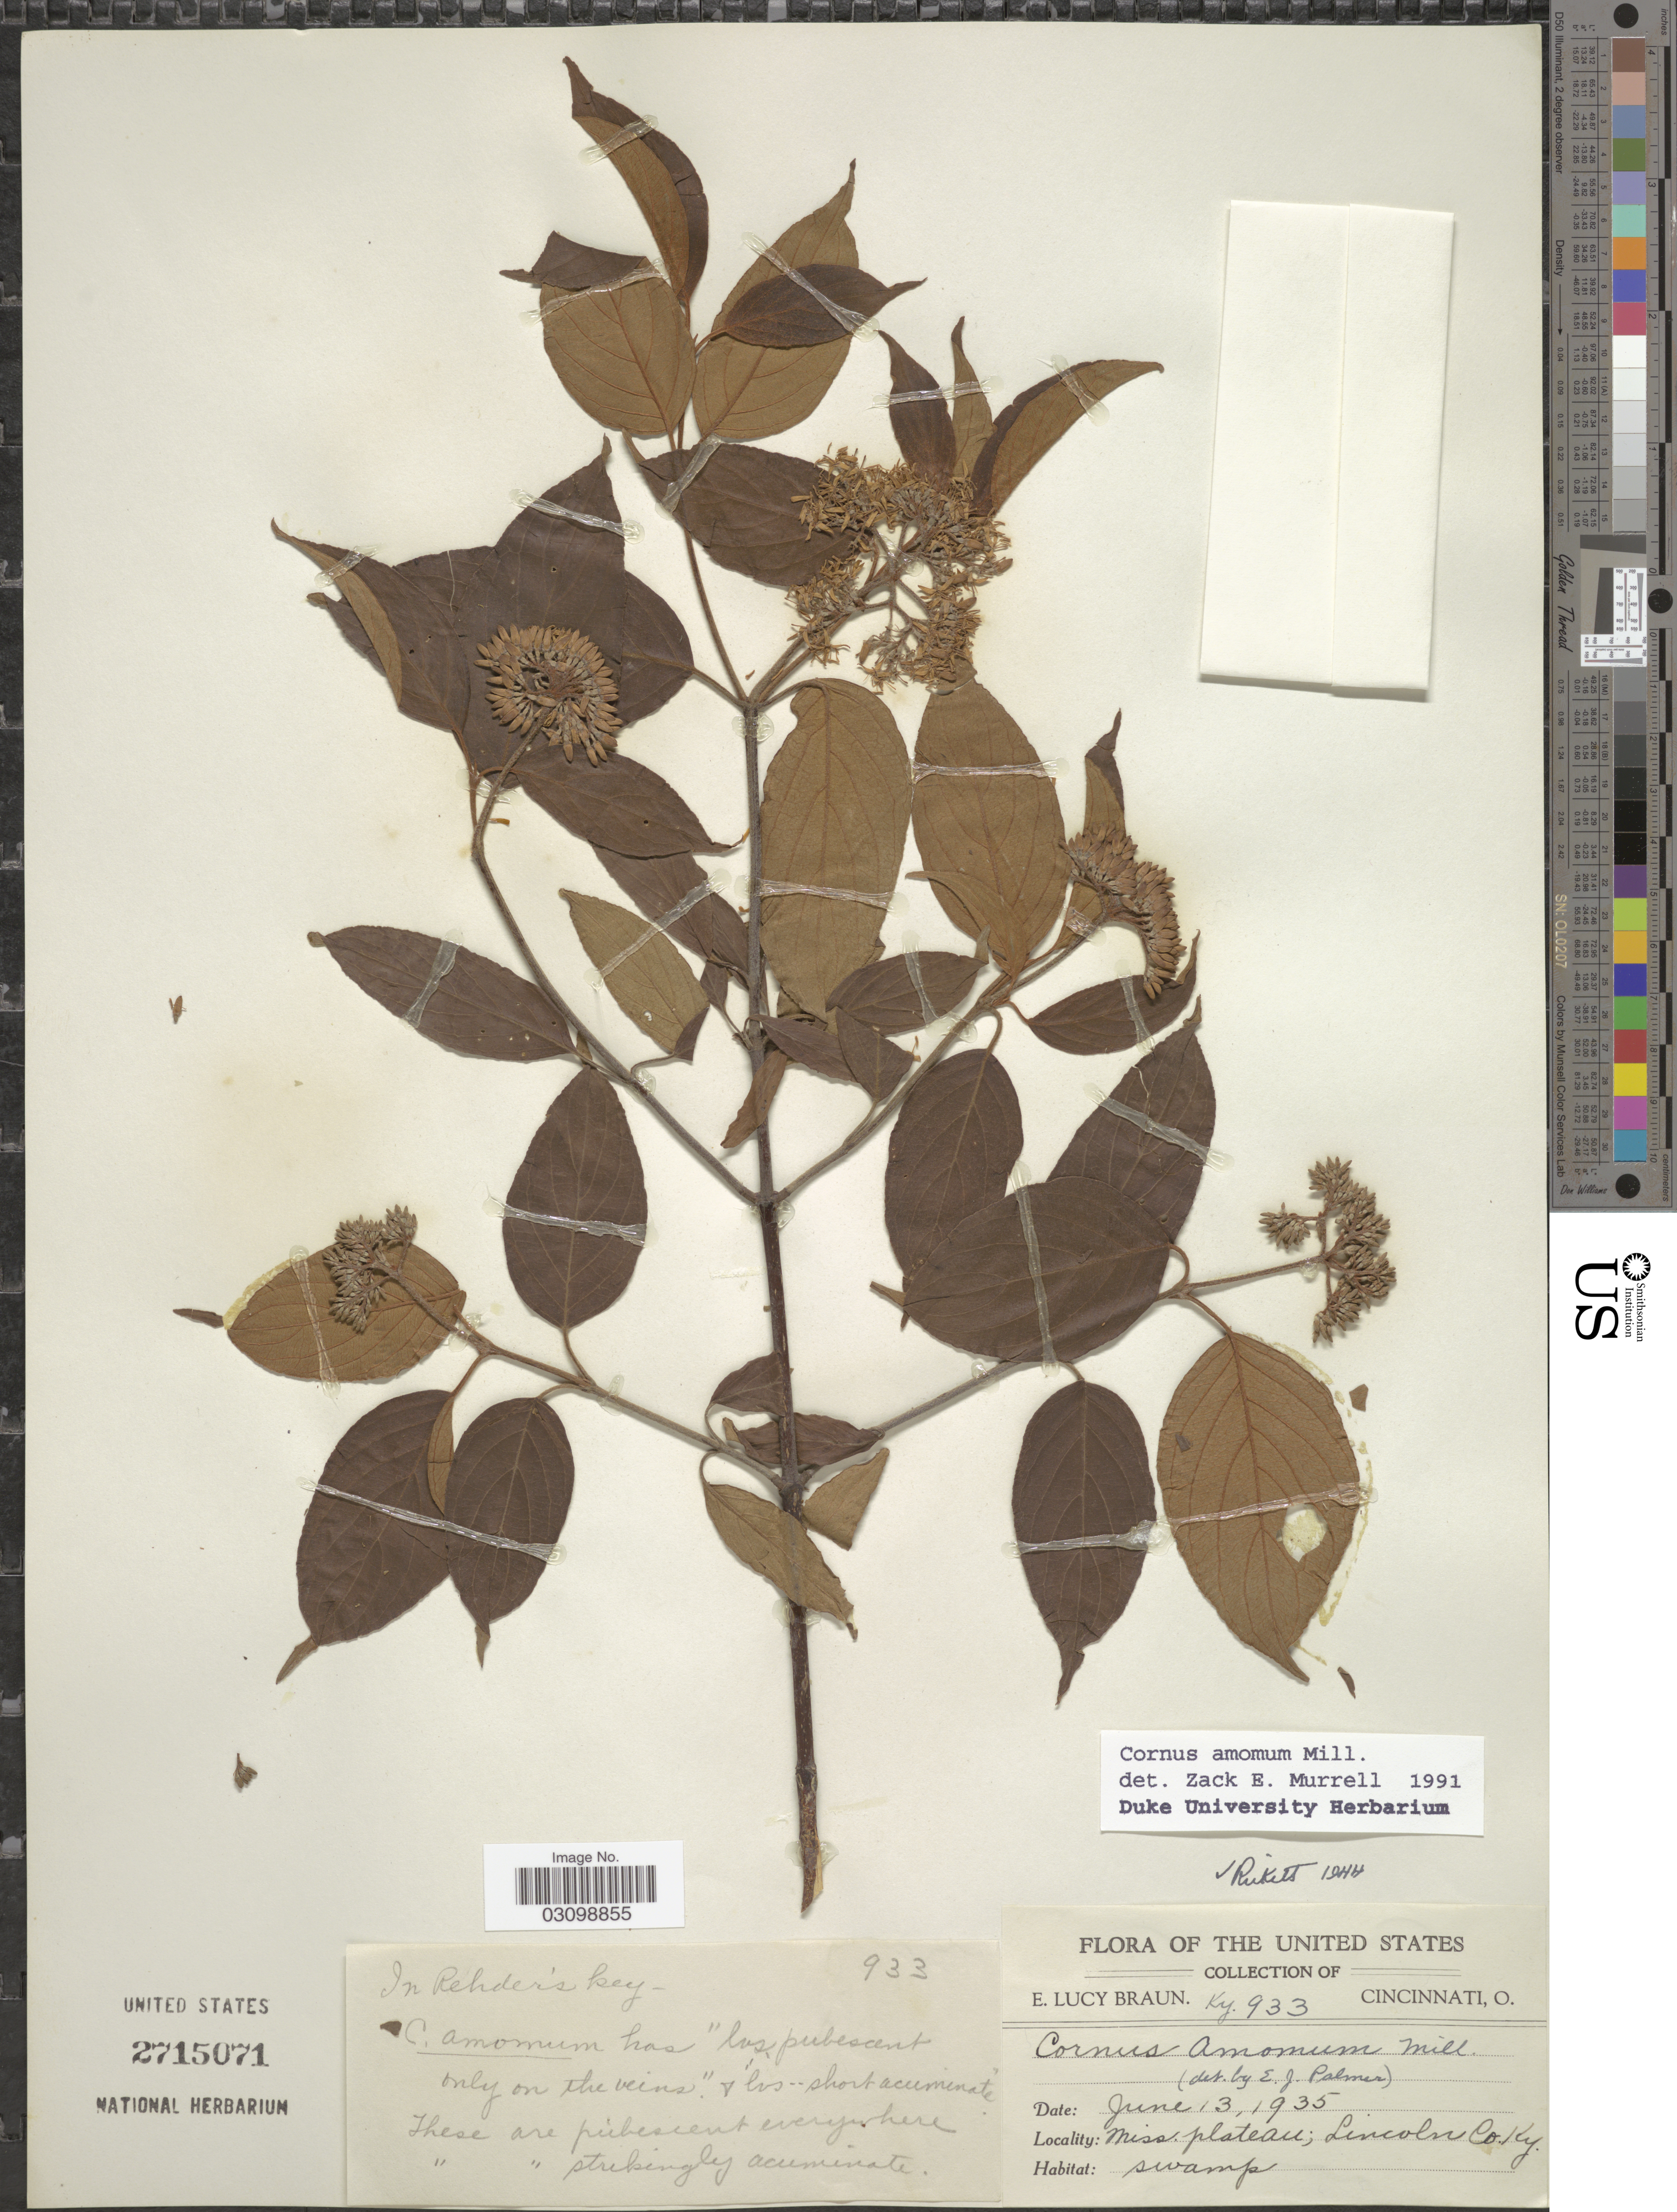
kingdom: Plantae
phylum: Tracheophyta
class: Magnoliopsida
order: Cornales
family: Cornaceae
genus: Cornus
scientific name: Cornus amomum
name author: Mill.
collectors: E. L. Braun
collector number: Ky.933?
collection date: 1935-06-13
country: United States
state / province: Kentucky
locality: Miss. plateau; Lincoln Co. Ky.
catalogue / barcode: US 2715071